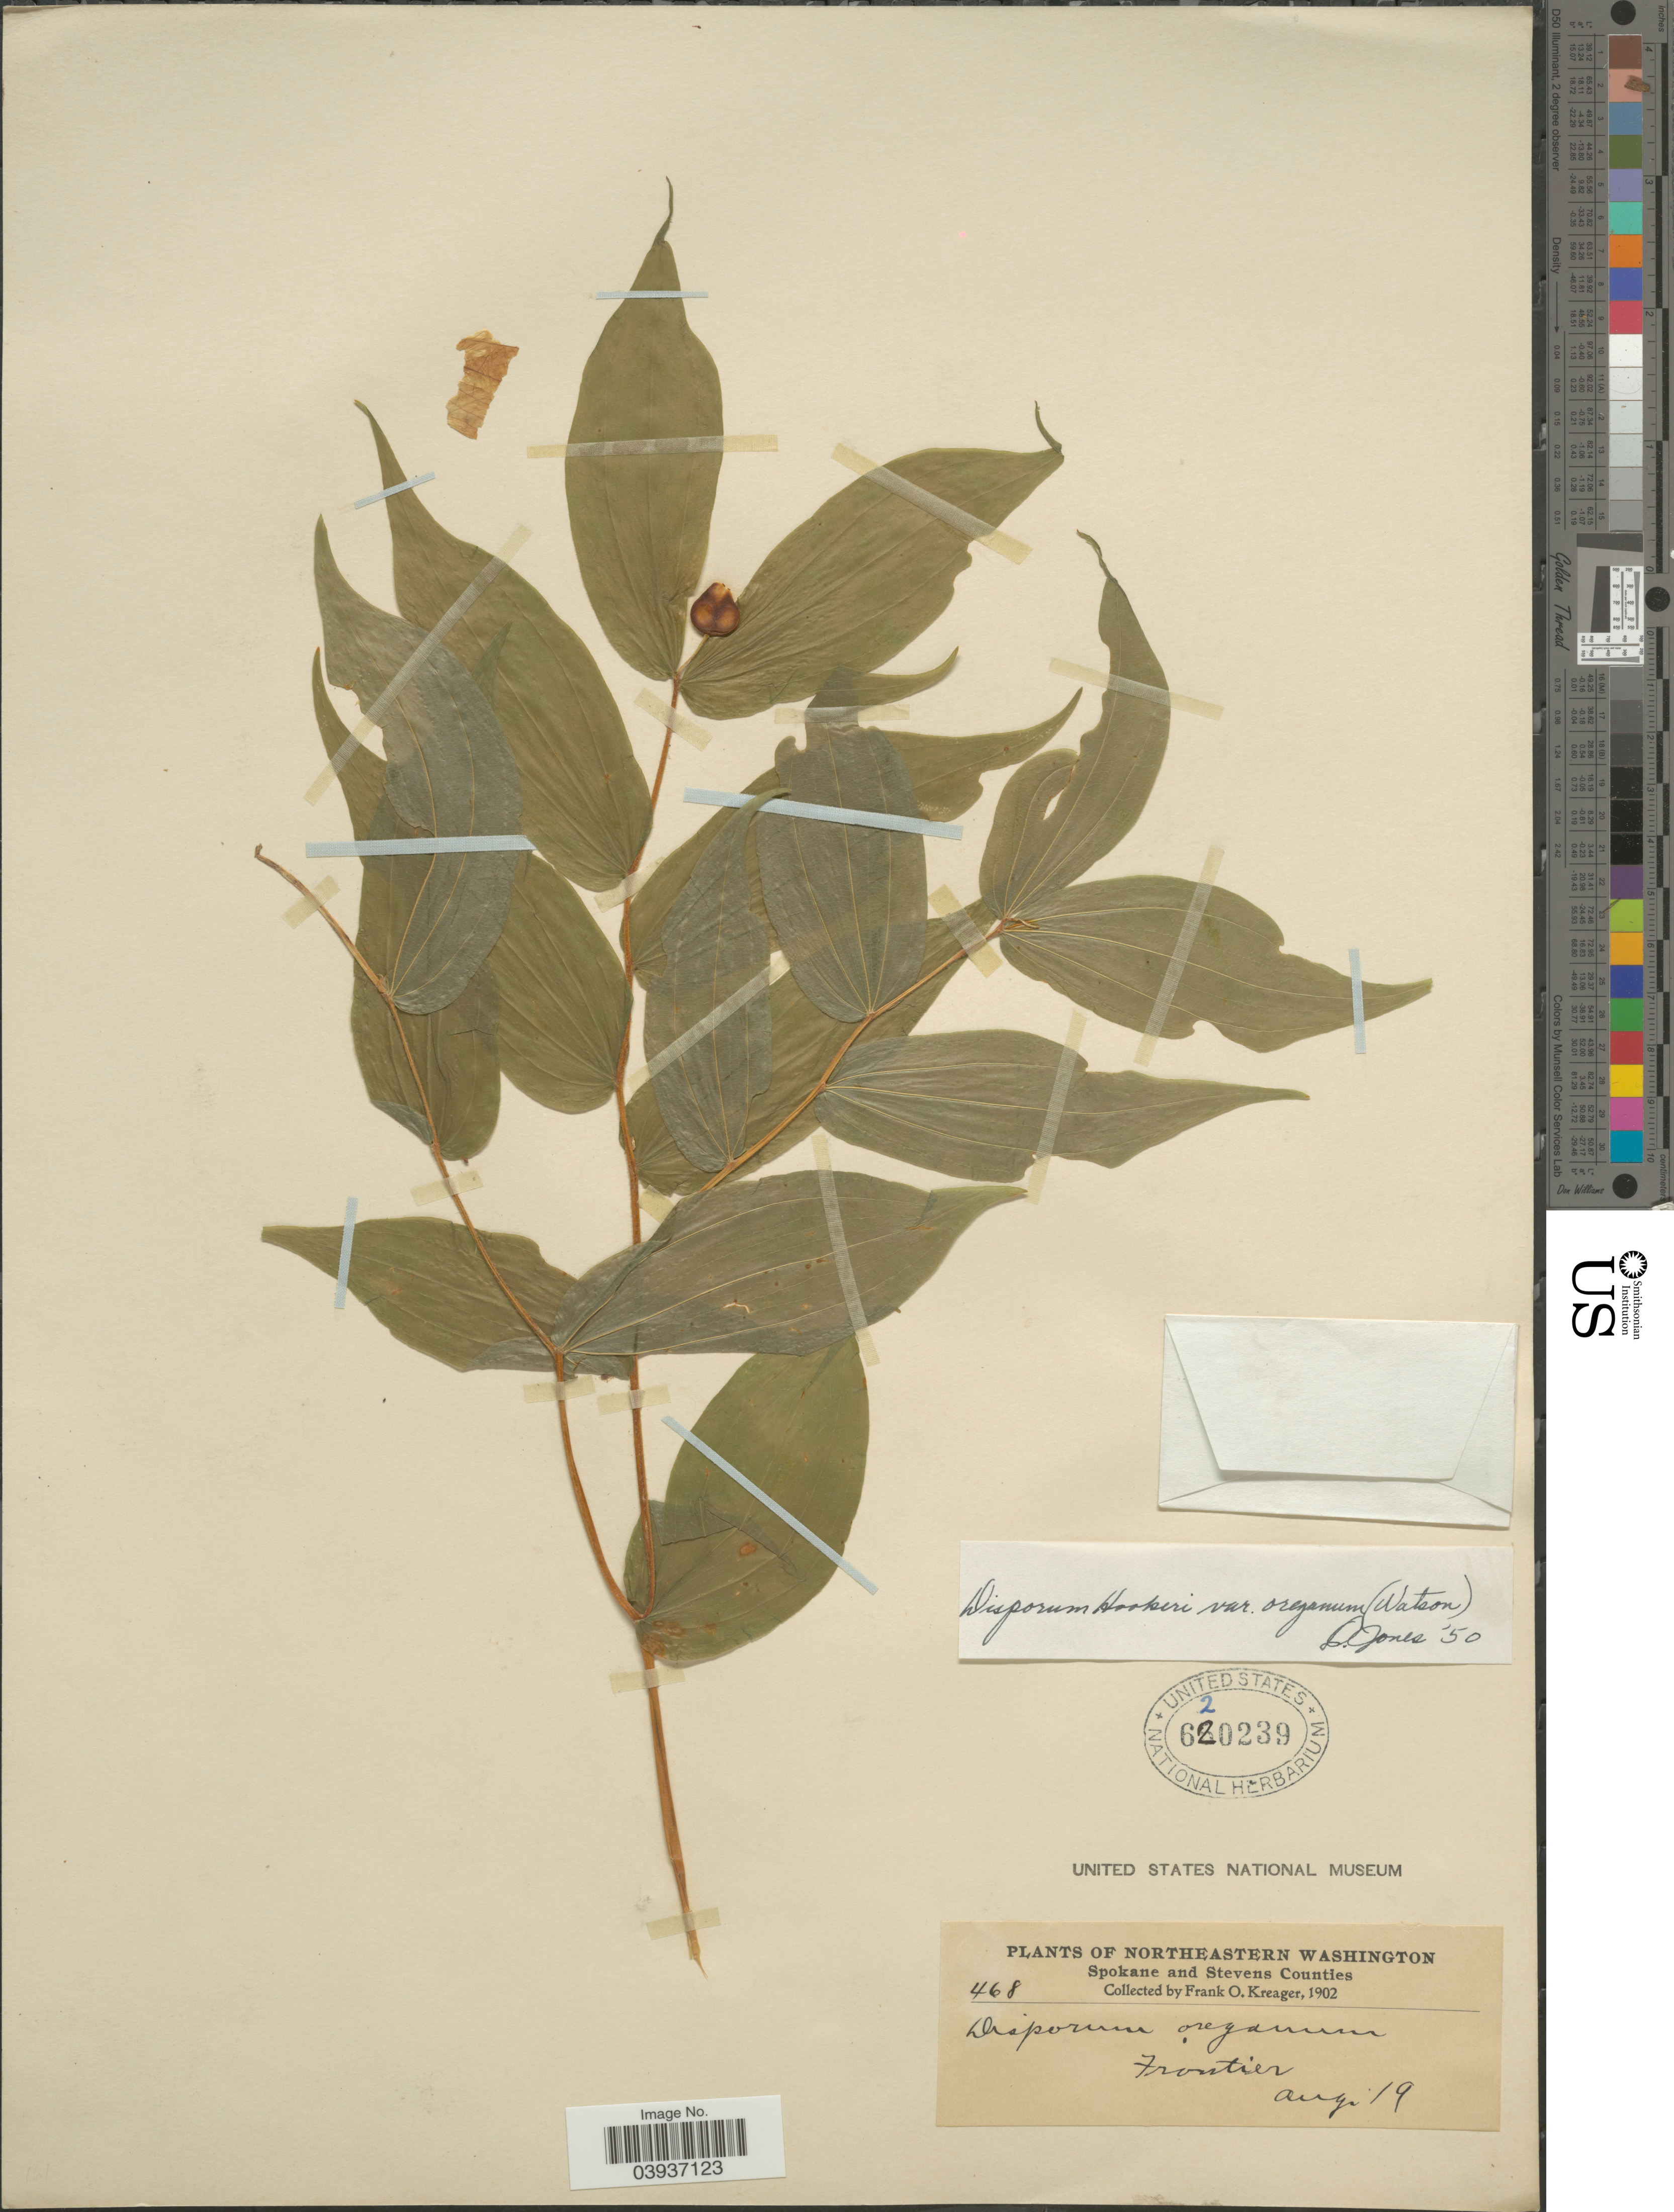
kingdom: Plantae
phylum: Tracheophyta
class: Liliopsida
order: Liliales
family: Colchicaceae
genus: Disporum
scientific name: Disporum hookeri var. oreganum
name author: (S. Watson) Q. Jones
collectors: F. Kreager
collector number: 468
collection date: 1902-08-19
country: United States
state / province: Washington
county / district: Spokane / Stevens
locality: Northeastern Washington. Spokane and Stevens Counties. Frontier.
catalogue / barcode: US 620239